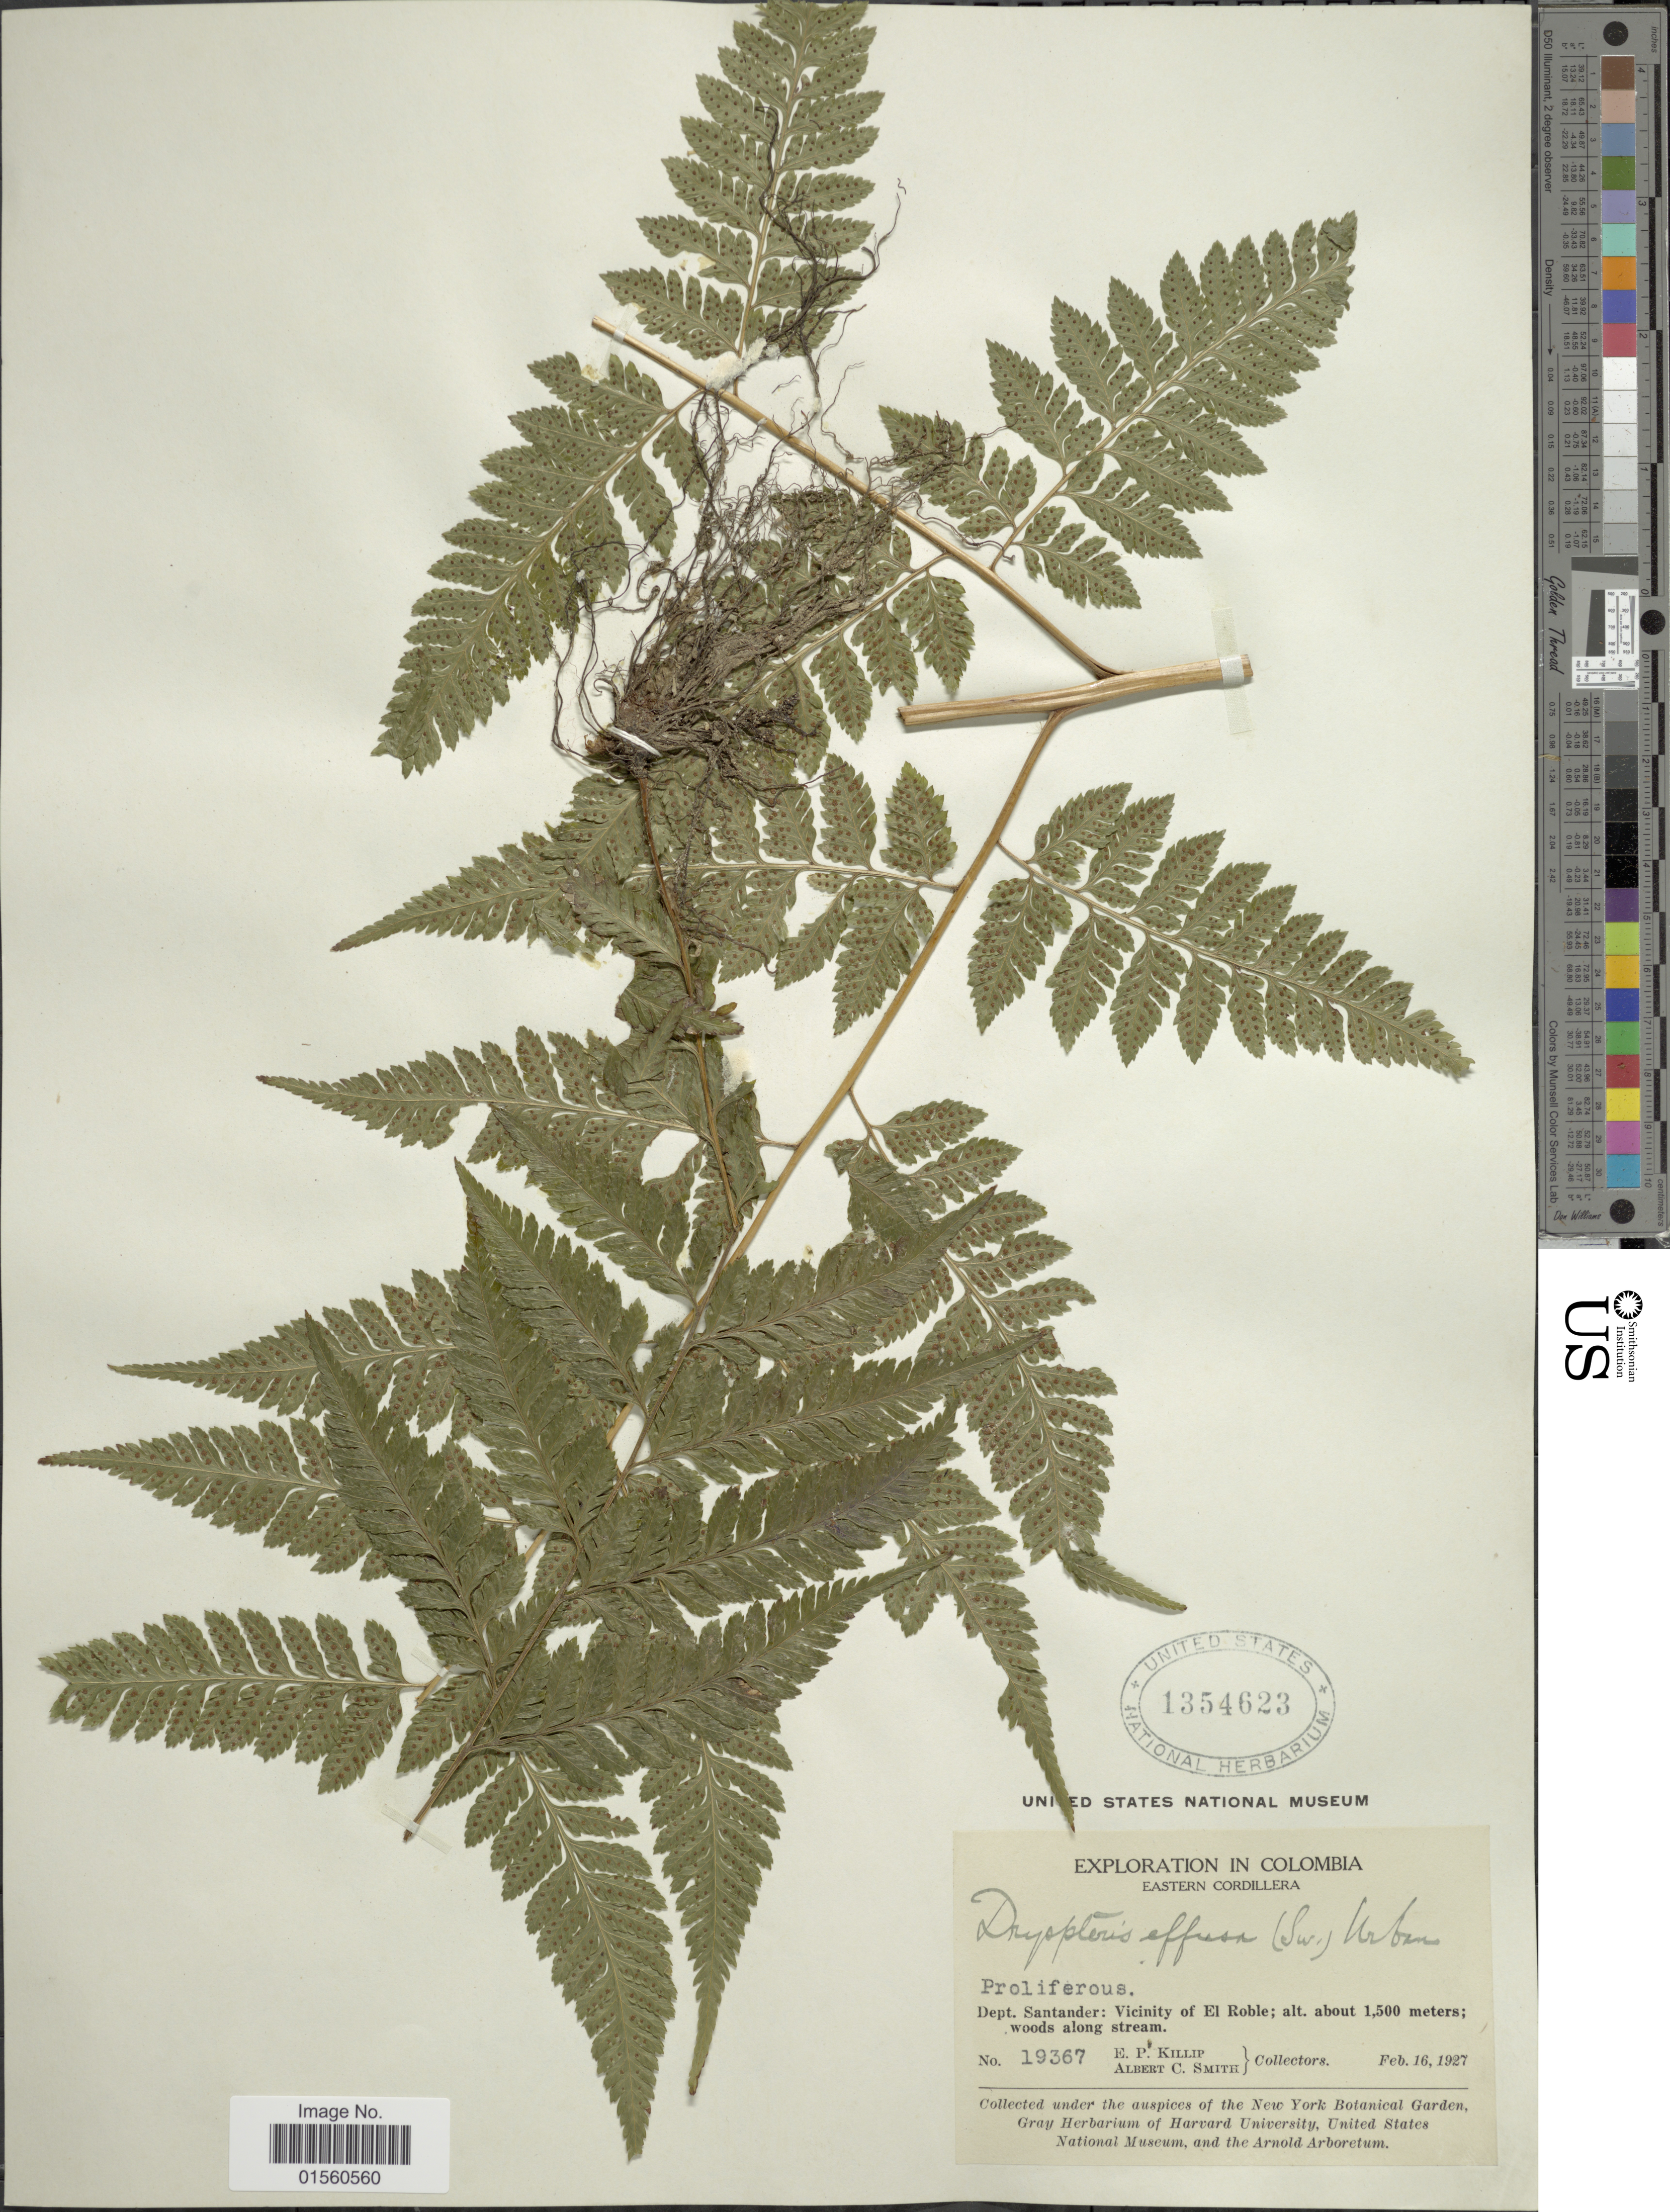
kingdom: Plantae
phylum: Tracheophyta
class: Polypodiopsida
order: Polypodiales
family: Dryopteridaceae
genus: Parapolystichum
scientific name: Parapolystichum effusum var. effusum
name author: (Sw.) Ching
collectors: E. P. Killip & A. C. Smith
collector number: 19367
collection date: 1927-02-16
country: Colombia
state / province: Santander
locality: Eastern Cordillera, Dept. Santander: Vicinity of El Robe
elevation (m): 1500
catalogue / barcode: US 1354623